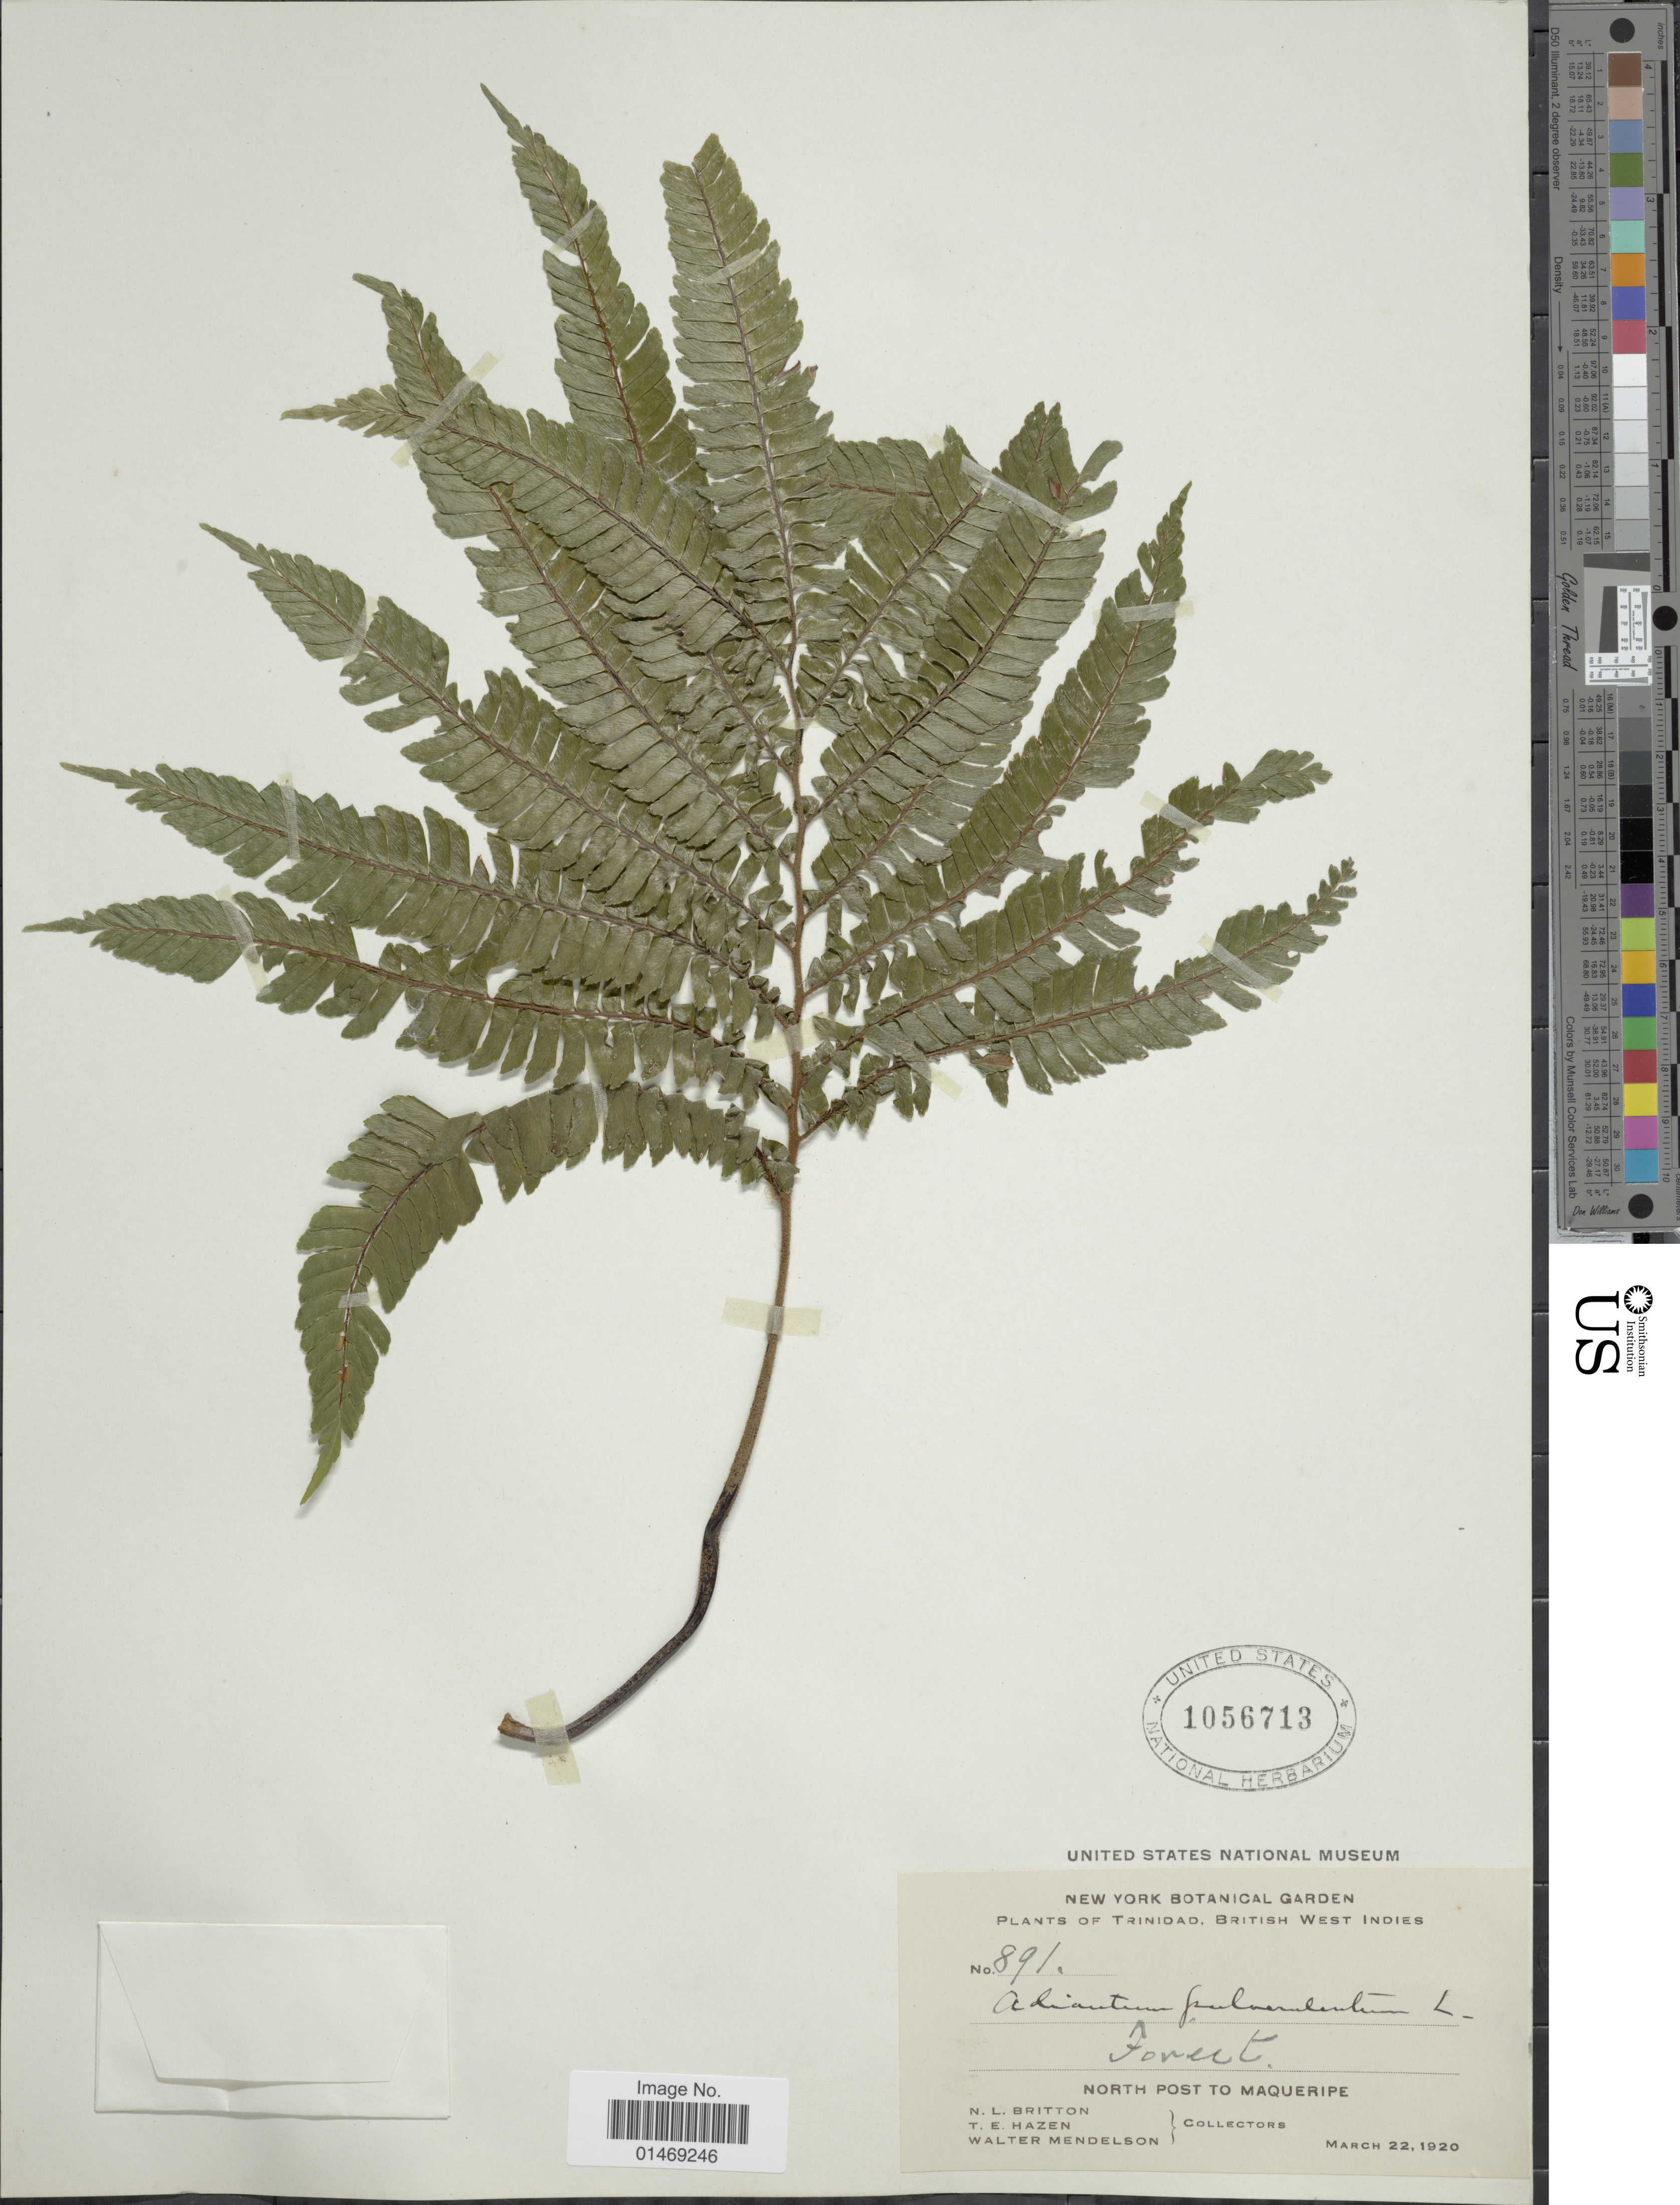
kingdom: Plantae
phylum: Tracheophyta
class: Polypodiopsida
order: Polypodiales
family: Pteridaceae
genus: Adiantum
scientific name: Adiantum pulverulentum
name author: L.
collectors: N. Britton, T. E. Hazen & W. Mendelson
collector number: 891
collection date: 1920-03-22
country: Trinidad and Tobago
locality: North post to Maqueripe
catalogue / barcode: US 1056713